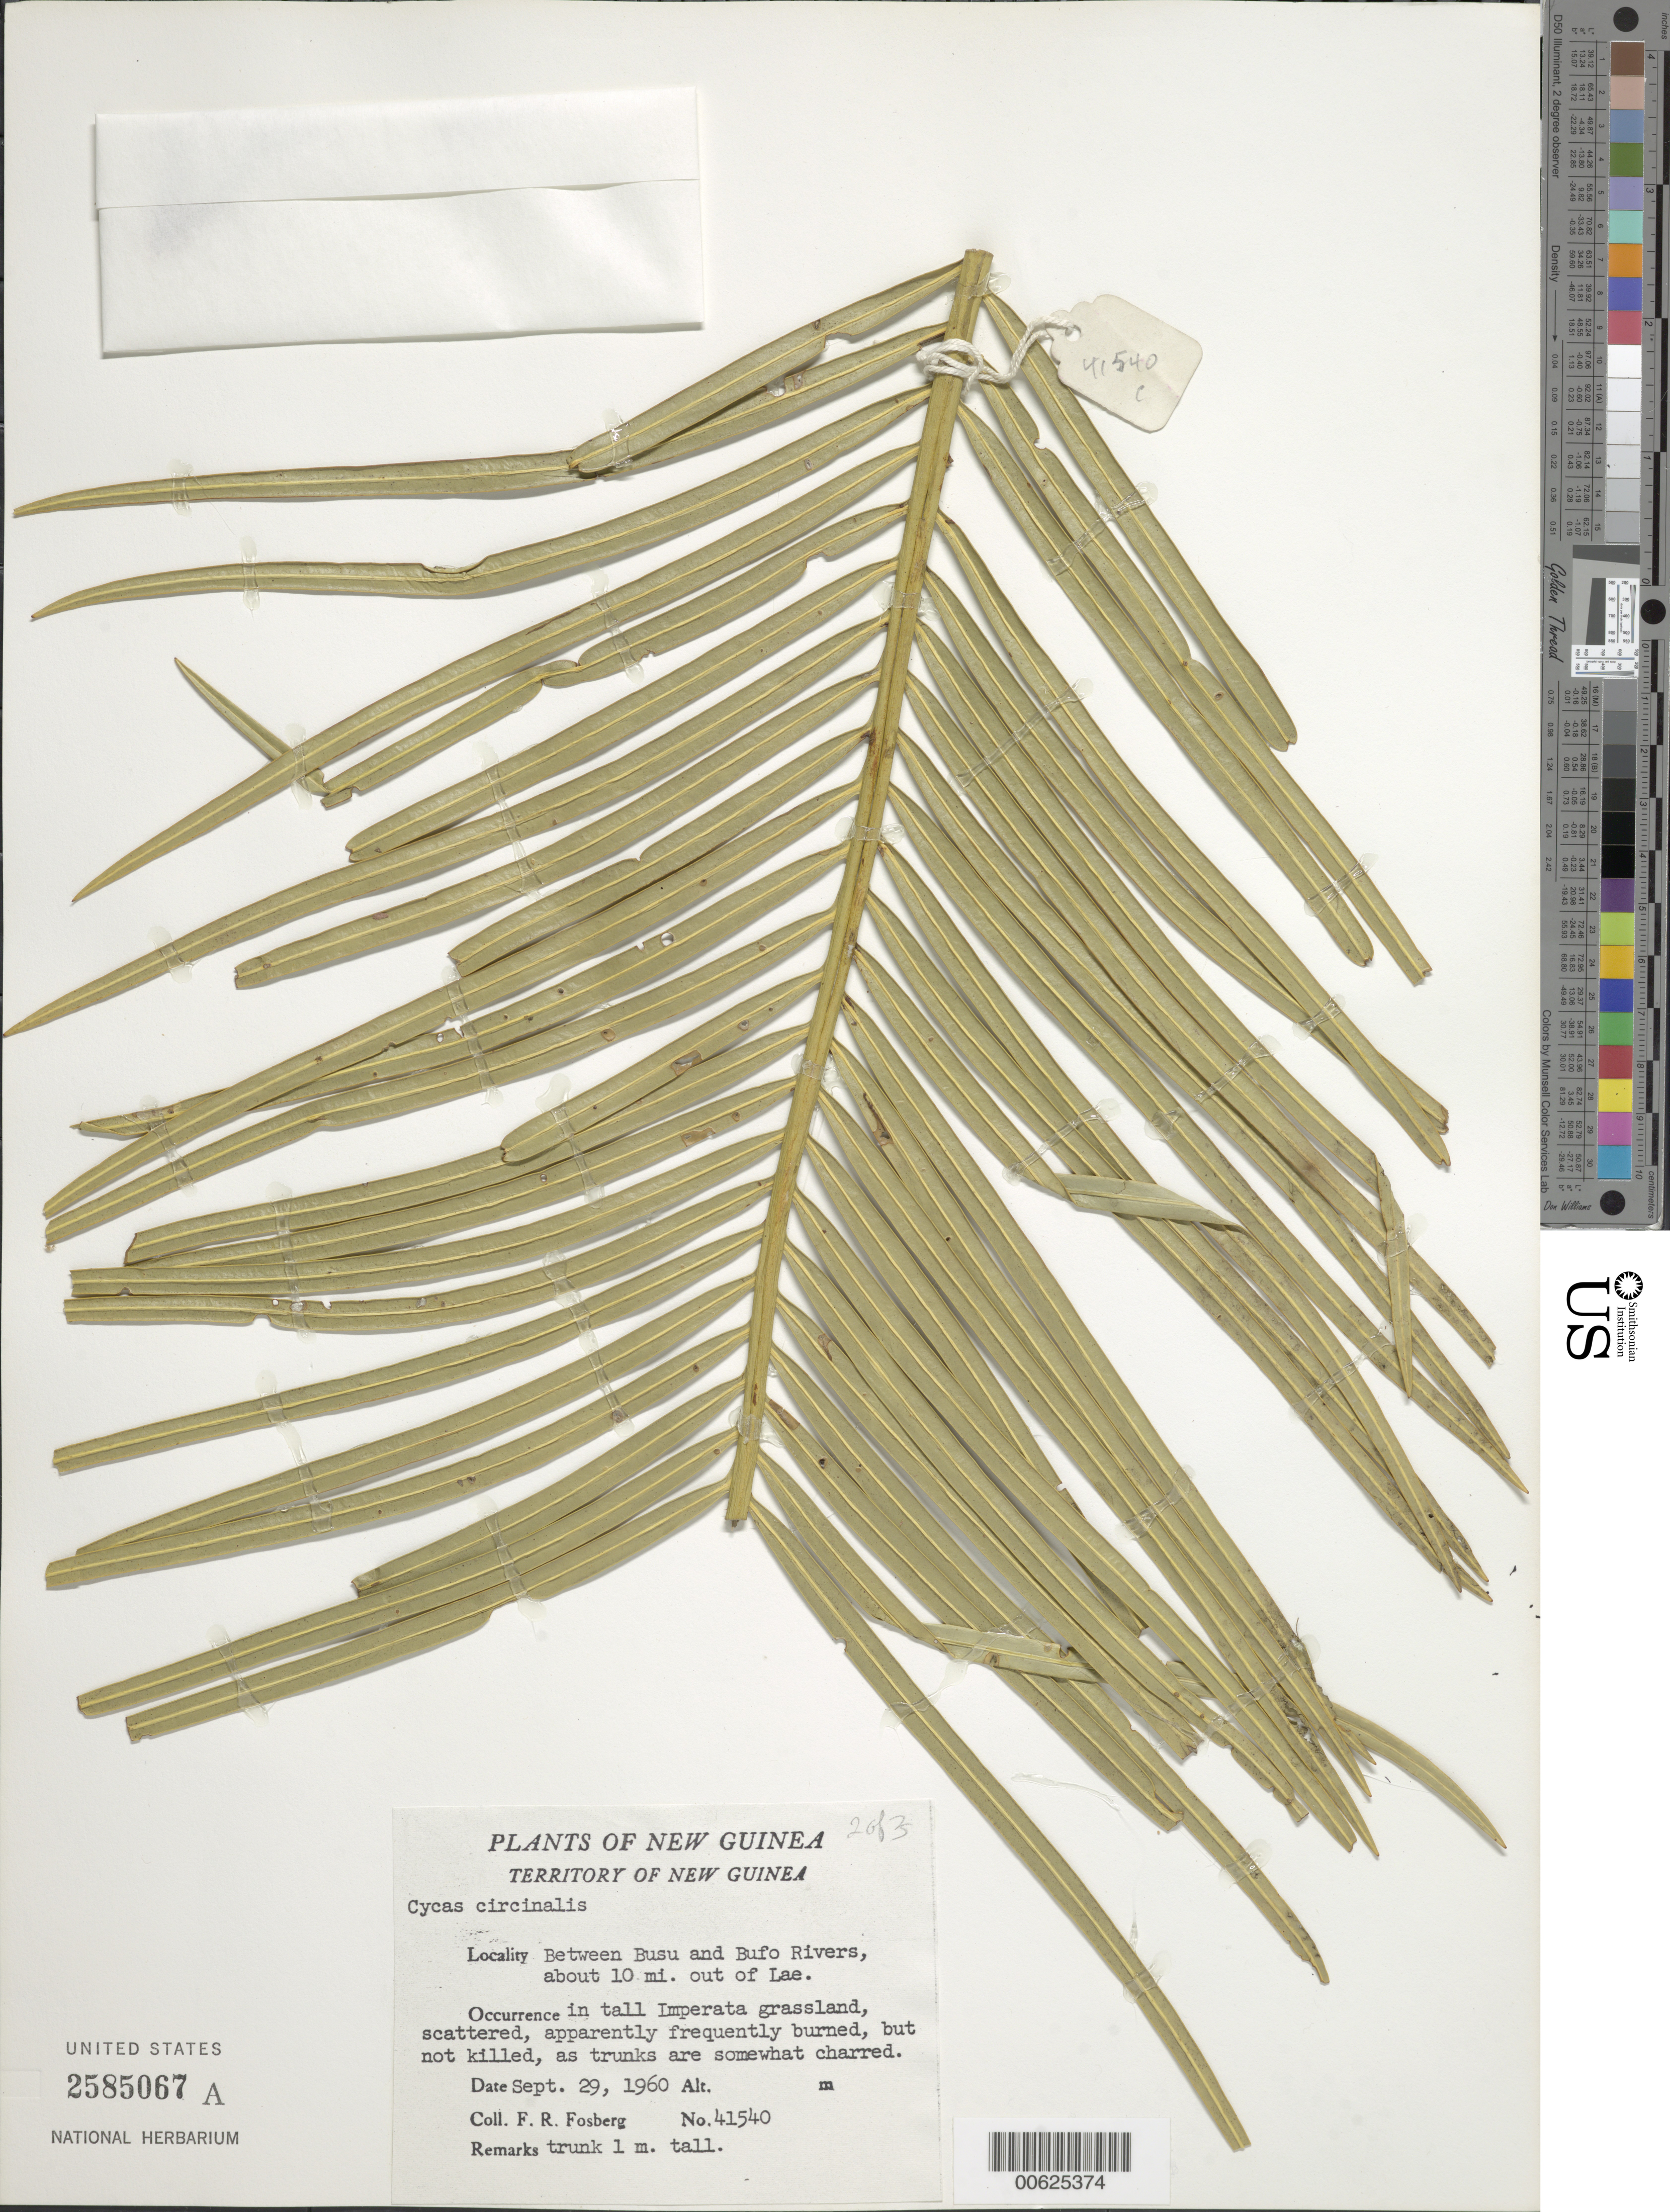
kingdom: Plantae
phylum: Tracheophyta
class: Cycadopsida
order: Cycadales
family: Cycadaceae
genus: Cycas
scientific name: Cycas sp.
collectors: F. R. Fosberg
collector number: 41540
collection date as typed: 29 Sep 1960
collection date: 1960-09-29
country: Papua New Guinea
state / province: Morobe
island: New Guinea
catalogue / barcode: US 2585067A